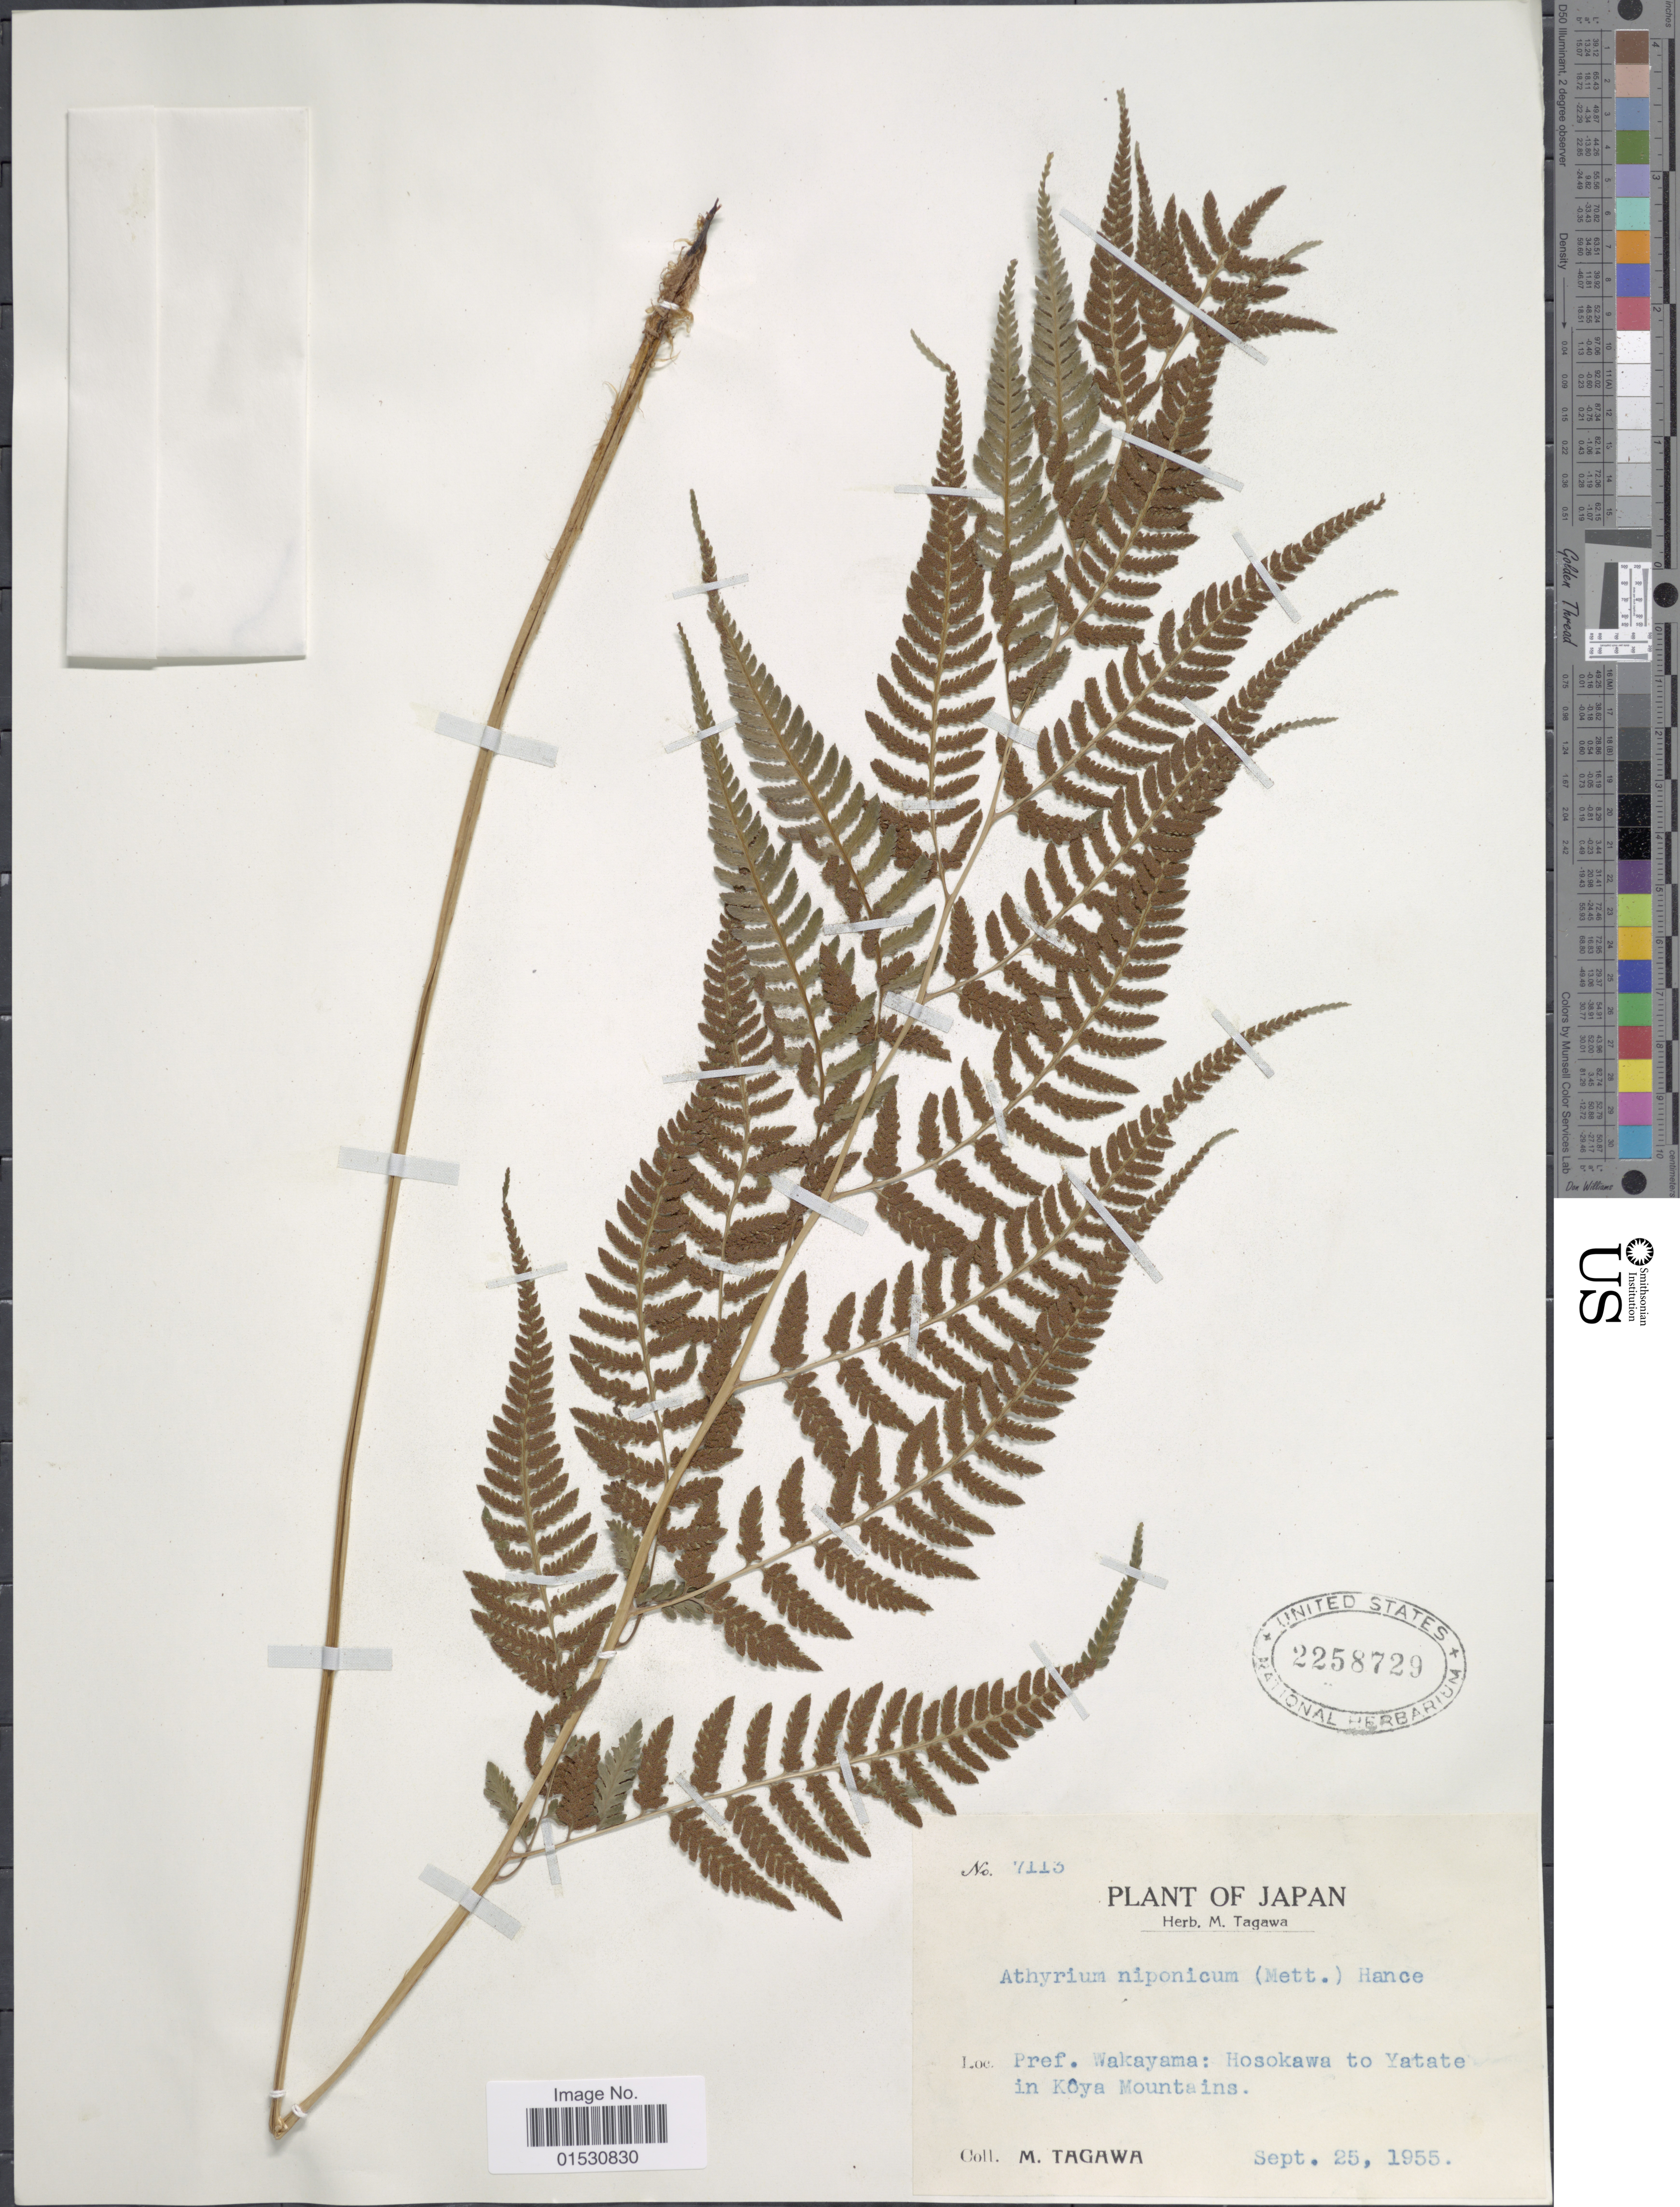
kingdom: Plantae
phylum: Tracheophyta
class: Polypodiopsida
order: Polypodiales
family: Athyriaceae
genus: Athyrium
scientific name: Athyrium nipponicum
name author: (Mett.) Hance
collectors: M. Tagawa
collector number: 7113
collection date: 1955-09-25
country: Japan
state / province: Wakayama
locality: Pref. Wakayama: Hosokawa to Yatate in Koya Mountains.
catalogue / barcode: US 2258729